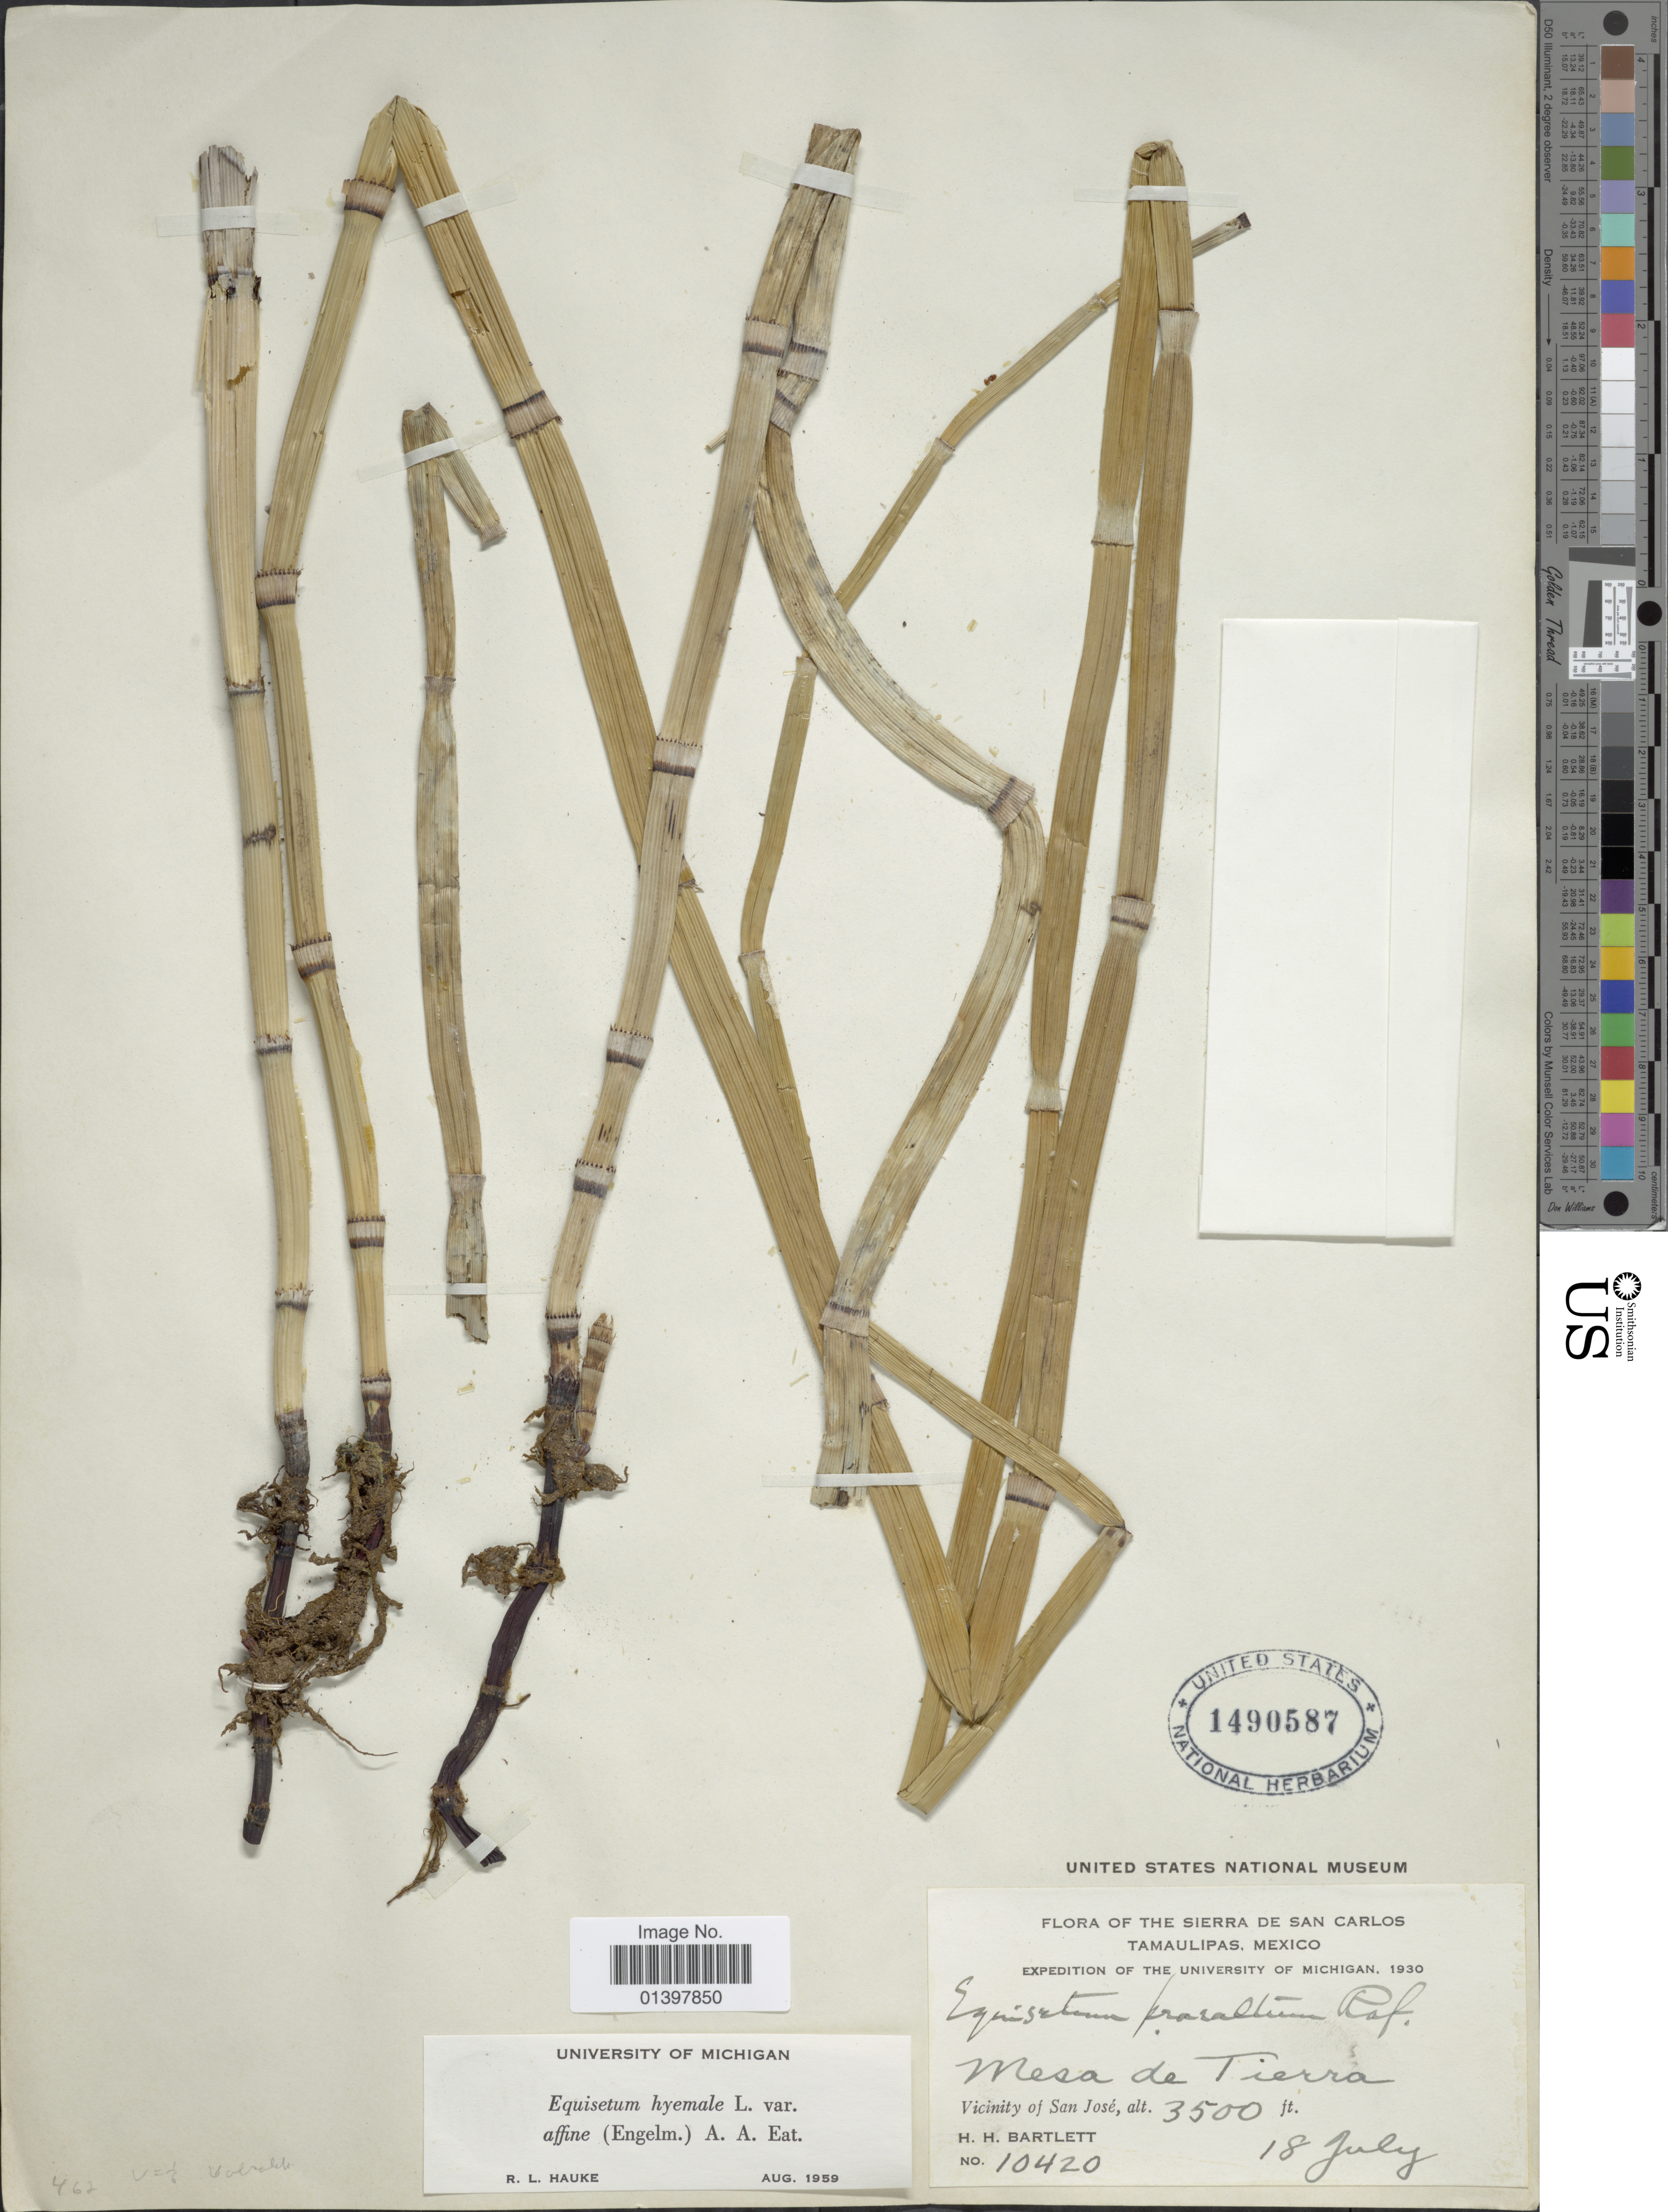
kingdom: Plantae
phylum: Tracheophyta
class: Polypodiopsida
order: Equisetales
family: Equisetaceae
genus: Equisetum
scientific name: Equisetum hyemale var. affine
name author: (Engelm.) A.A. Eaton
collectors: H. H. Bartlett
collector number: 10420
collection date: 1930-07-18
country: Mexico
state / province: Tamaulipas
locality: Sierra de San Carlos, Mesa de Tierra, Vicinity of San José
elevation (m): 1067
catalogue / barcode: US 1490587